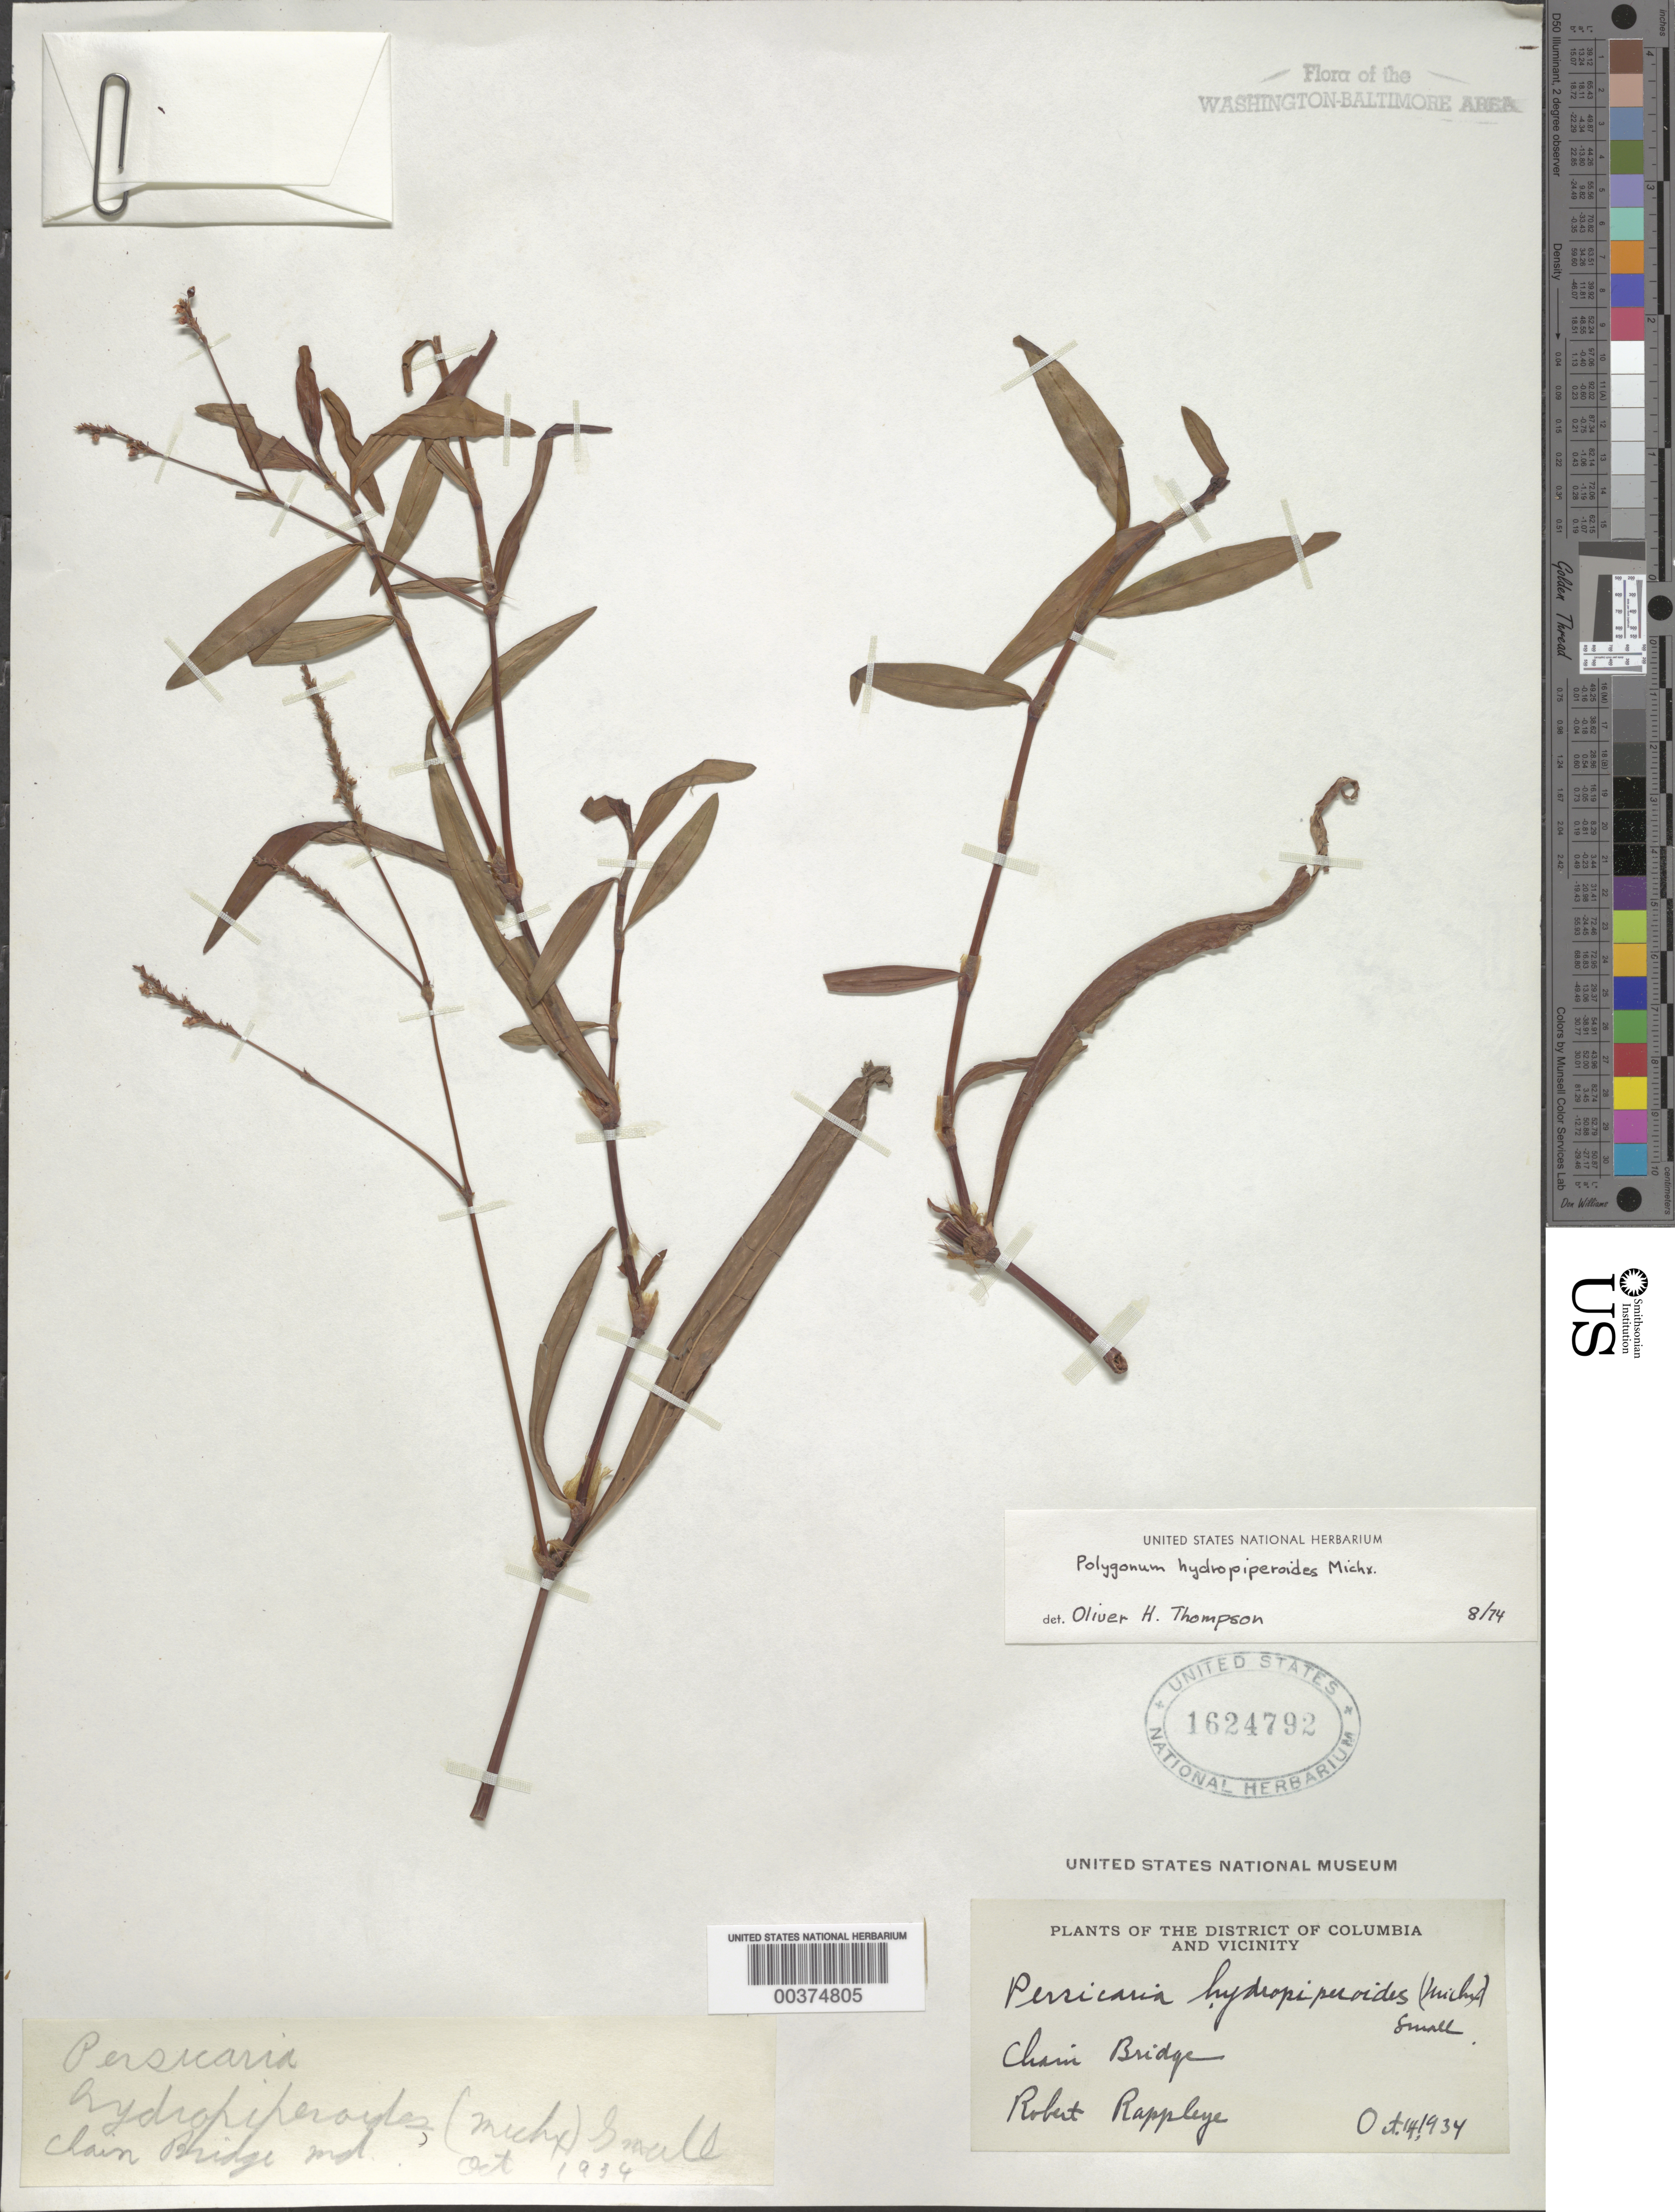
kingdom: Plantae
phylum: Tracheophyta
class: Magnoliopsida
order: Caryophyllales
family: Polygonaceae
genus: Persicaria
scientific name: Persicaria hydropiperoides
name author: (Michx.) Small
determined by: Atha, D. E.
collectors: R. Rappleye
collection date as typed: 14 Oct 1934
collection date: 1934-10-14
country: United States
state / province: District of Columbia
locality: Chain Bridge C. and O. Canal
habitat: Wet places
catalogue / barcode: US 1624792